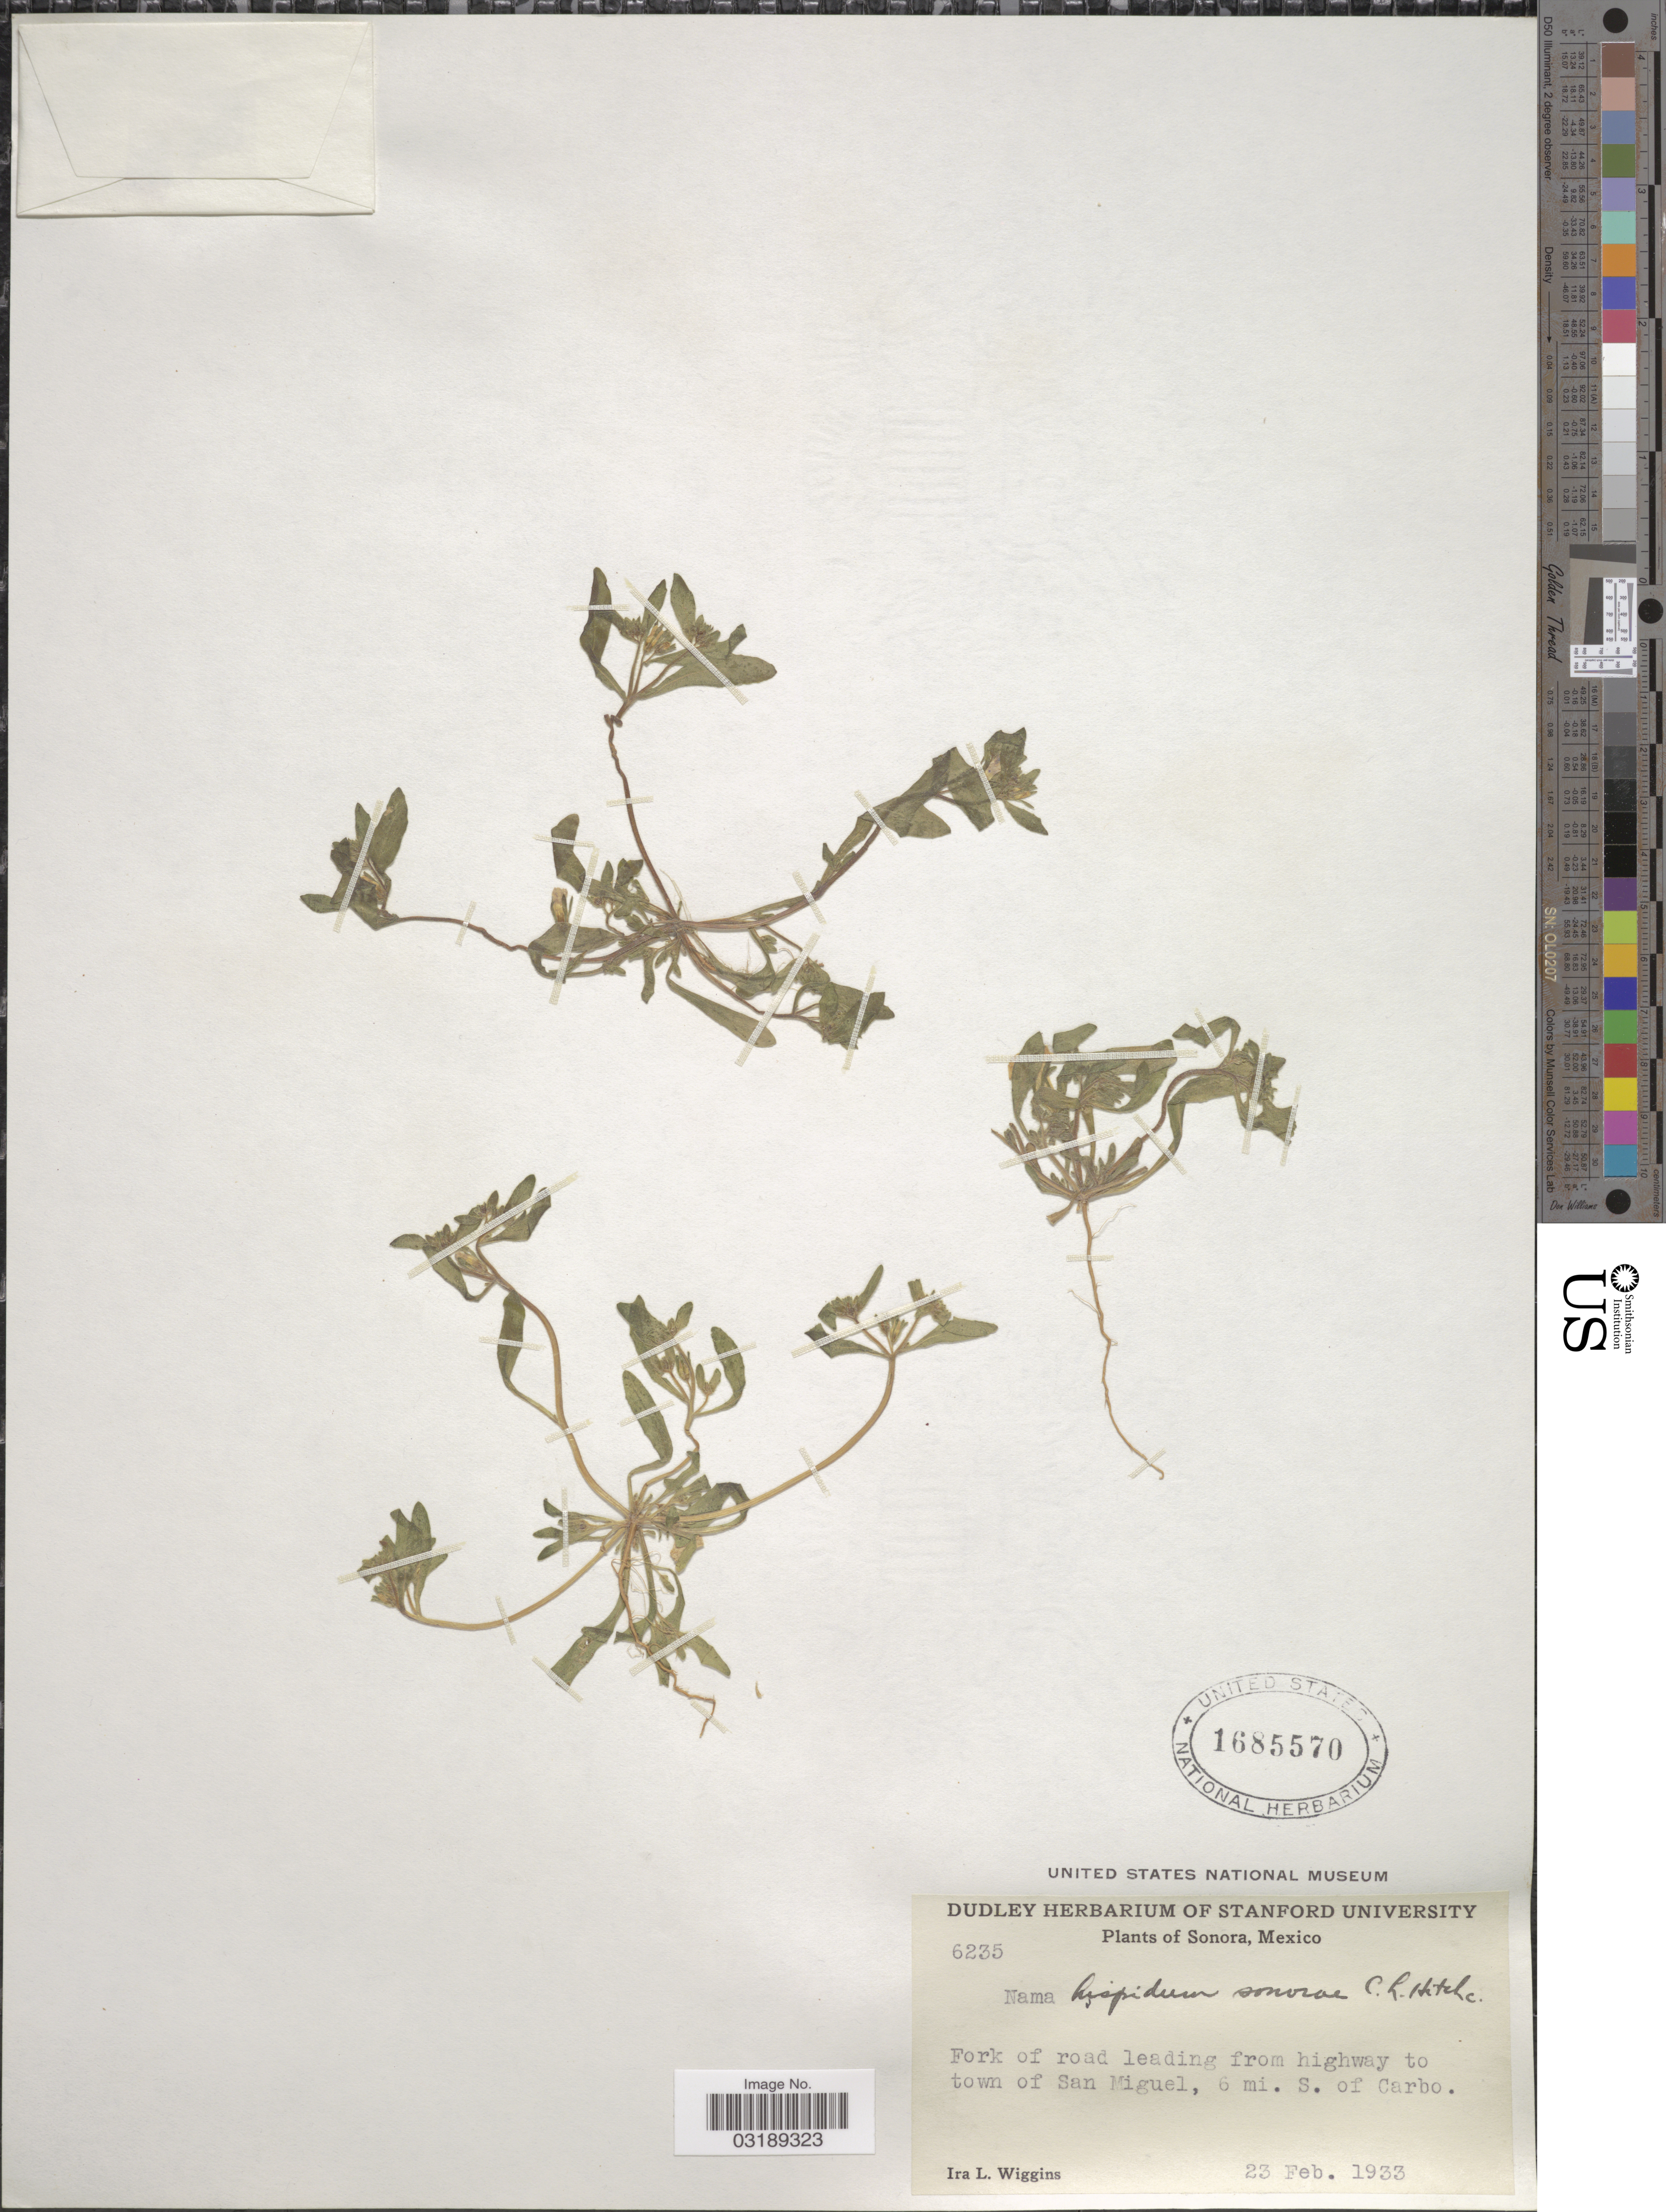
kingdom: Plantae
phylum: Tracheophyta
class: Magnoliopsida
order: Boraginales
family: Namaceae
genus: Nama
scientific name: Nama hispida var. sonorae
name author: C.L. Hitchc.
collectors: I. L. Wiggins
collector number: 6235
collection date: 1933-02-23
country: Mexico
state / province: Sonora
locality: Fork of road leading from highway to town of San Miguel, 6 mi. S. of Carbo.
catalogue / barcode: US 1685570